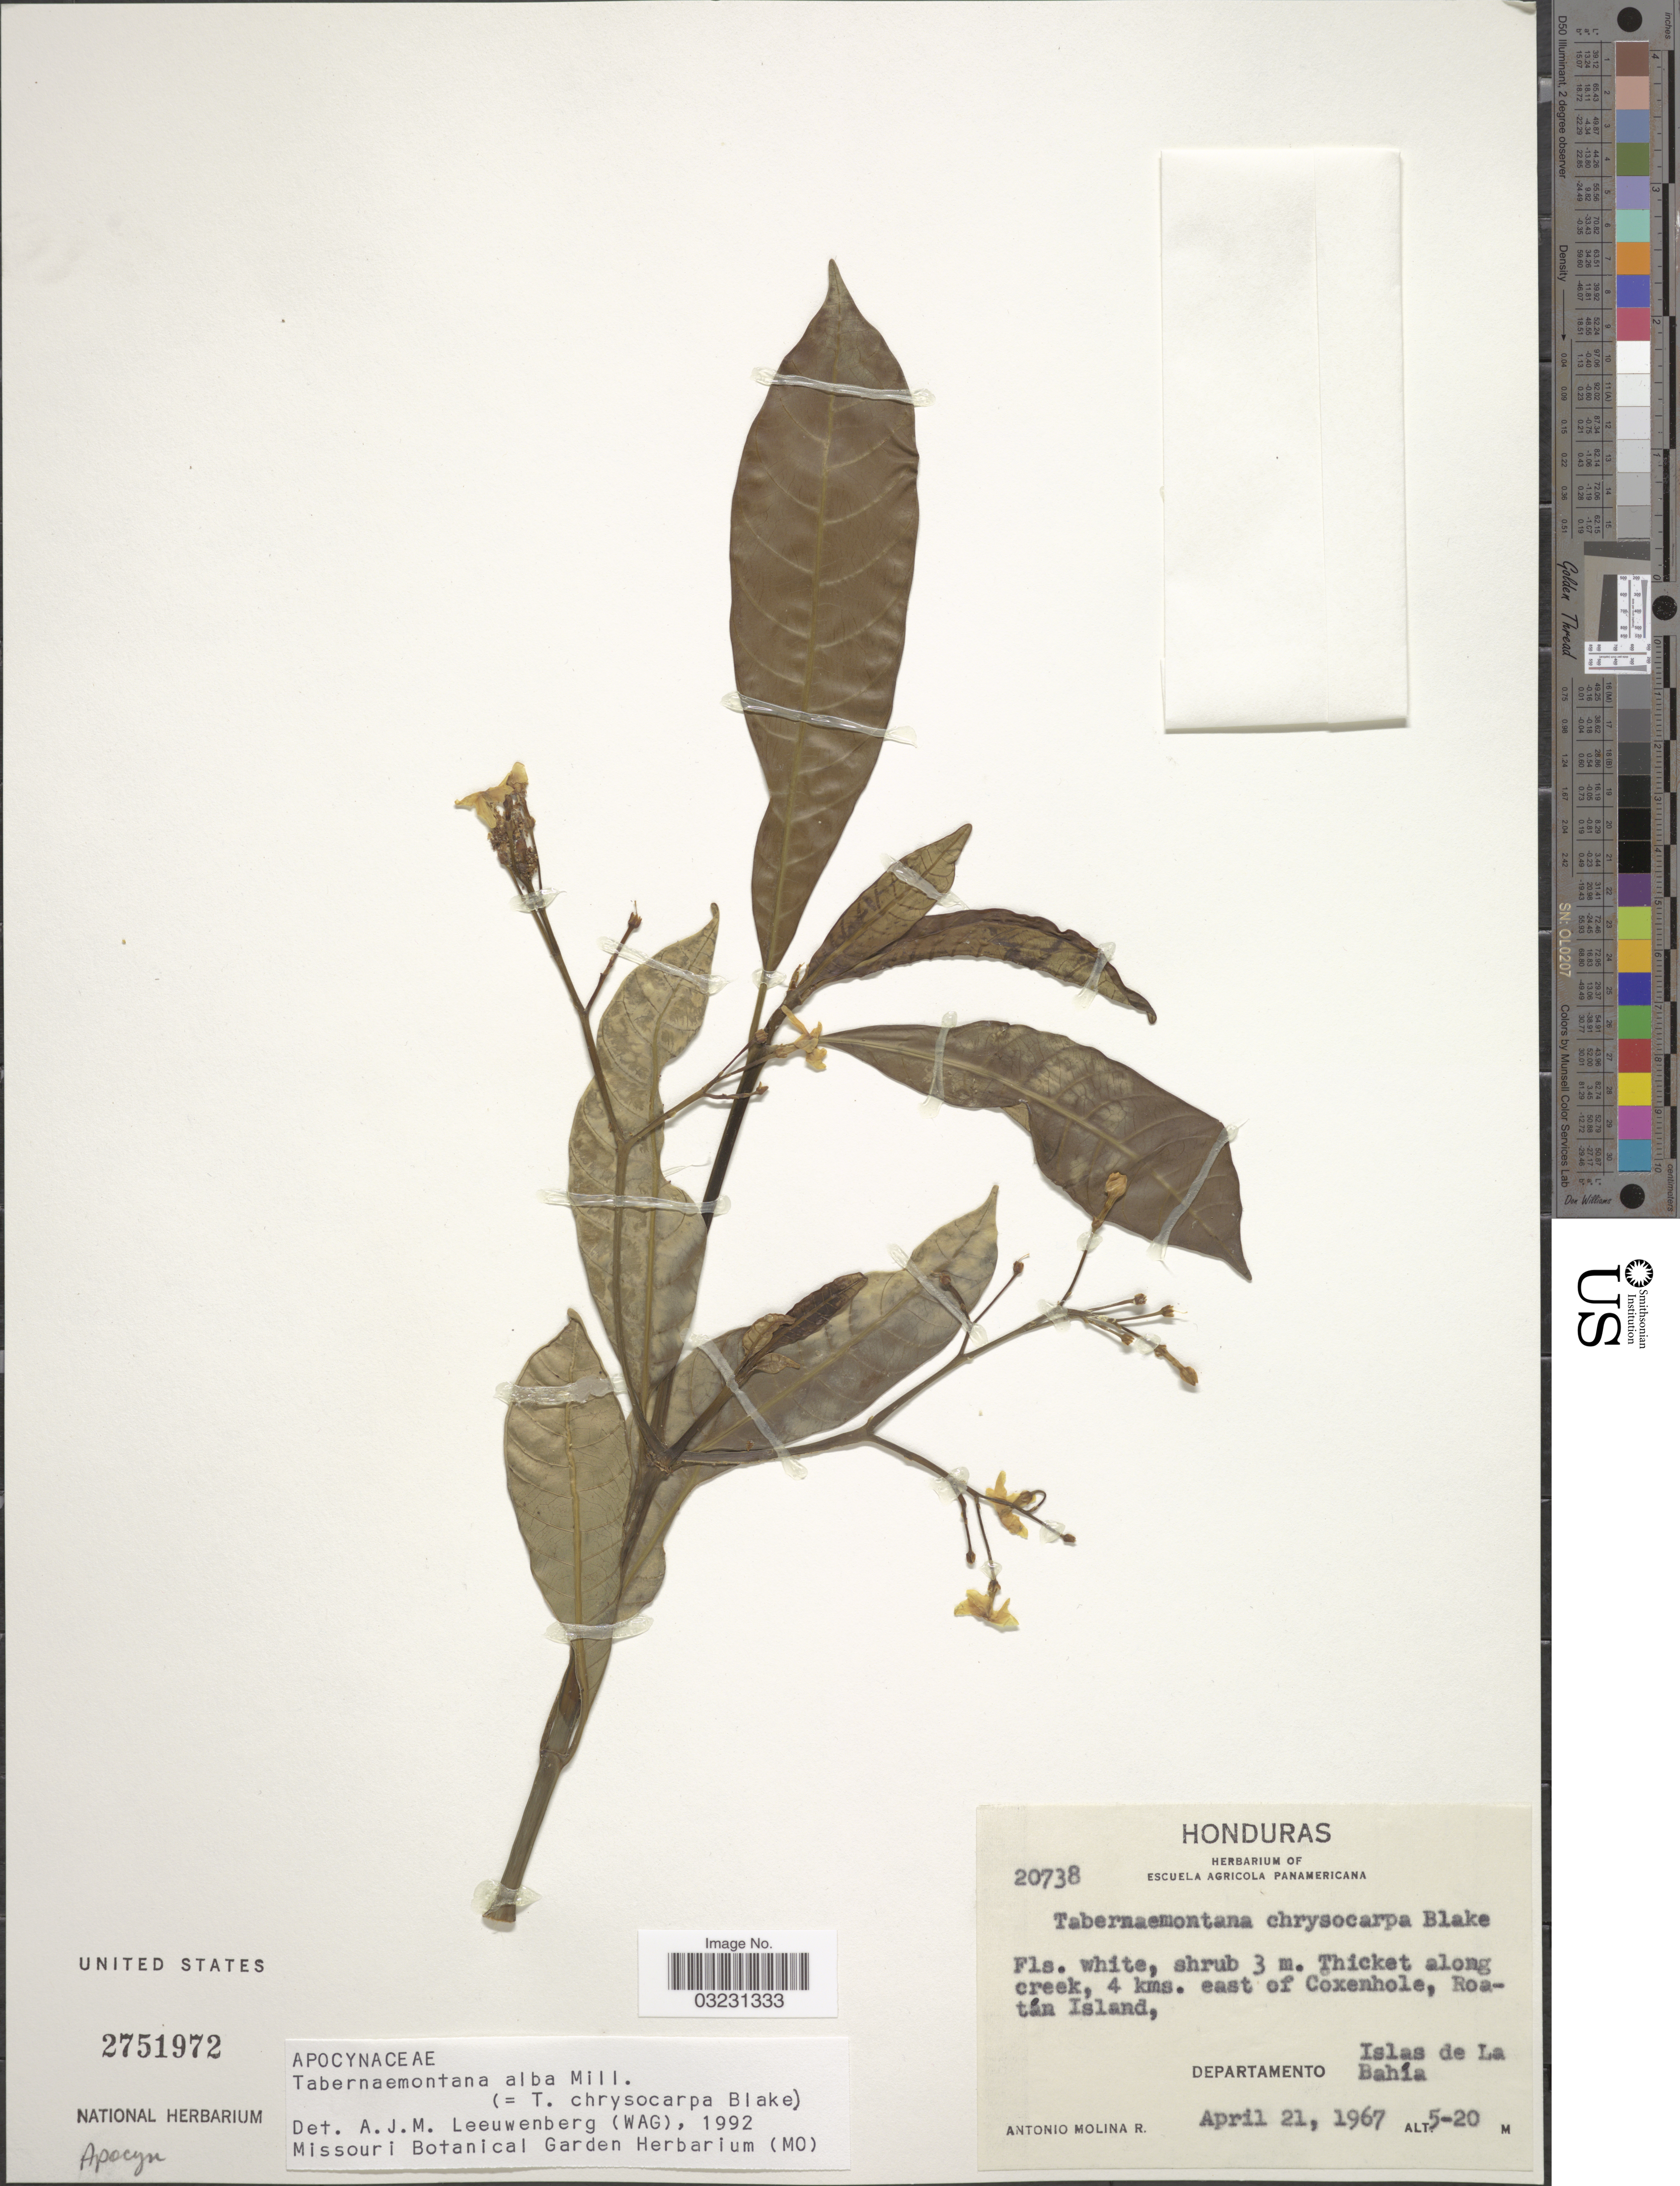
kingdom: Plantae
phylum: Tracheophyta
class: Magnoliopsida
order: Gentianales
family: Apocynaceae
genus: Tabernaemontana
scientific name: Tabernaemontana alba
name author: Mill.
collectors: A. Molina R.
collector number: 20738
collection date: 1967-04-21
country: Honduras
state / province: Islas de la Bahía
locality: Thicket along creek, 4 kms. east of Coxenhole, Roatán Island, Departamento Islas de La Bahía.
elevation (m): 5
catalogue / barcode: US 2751972